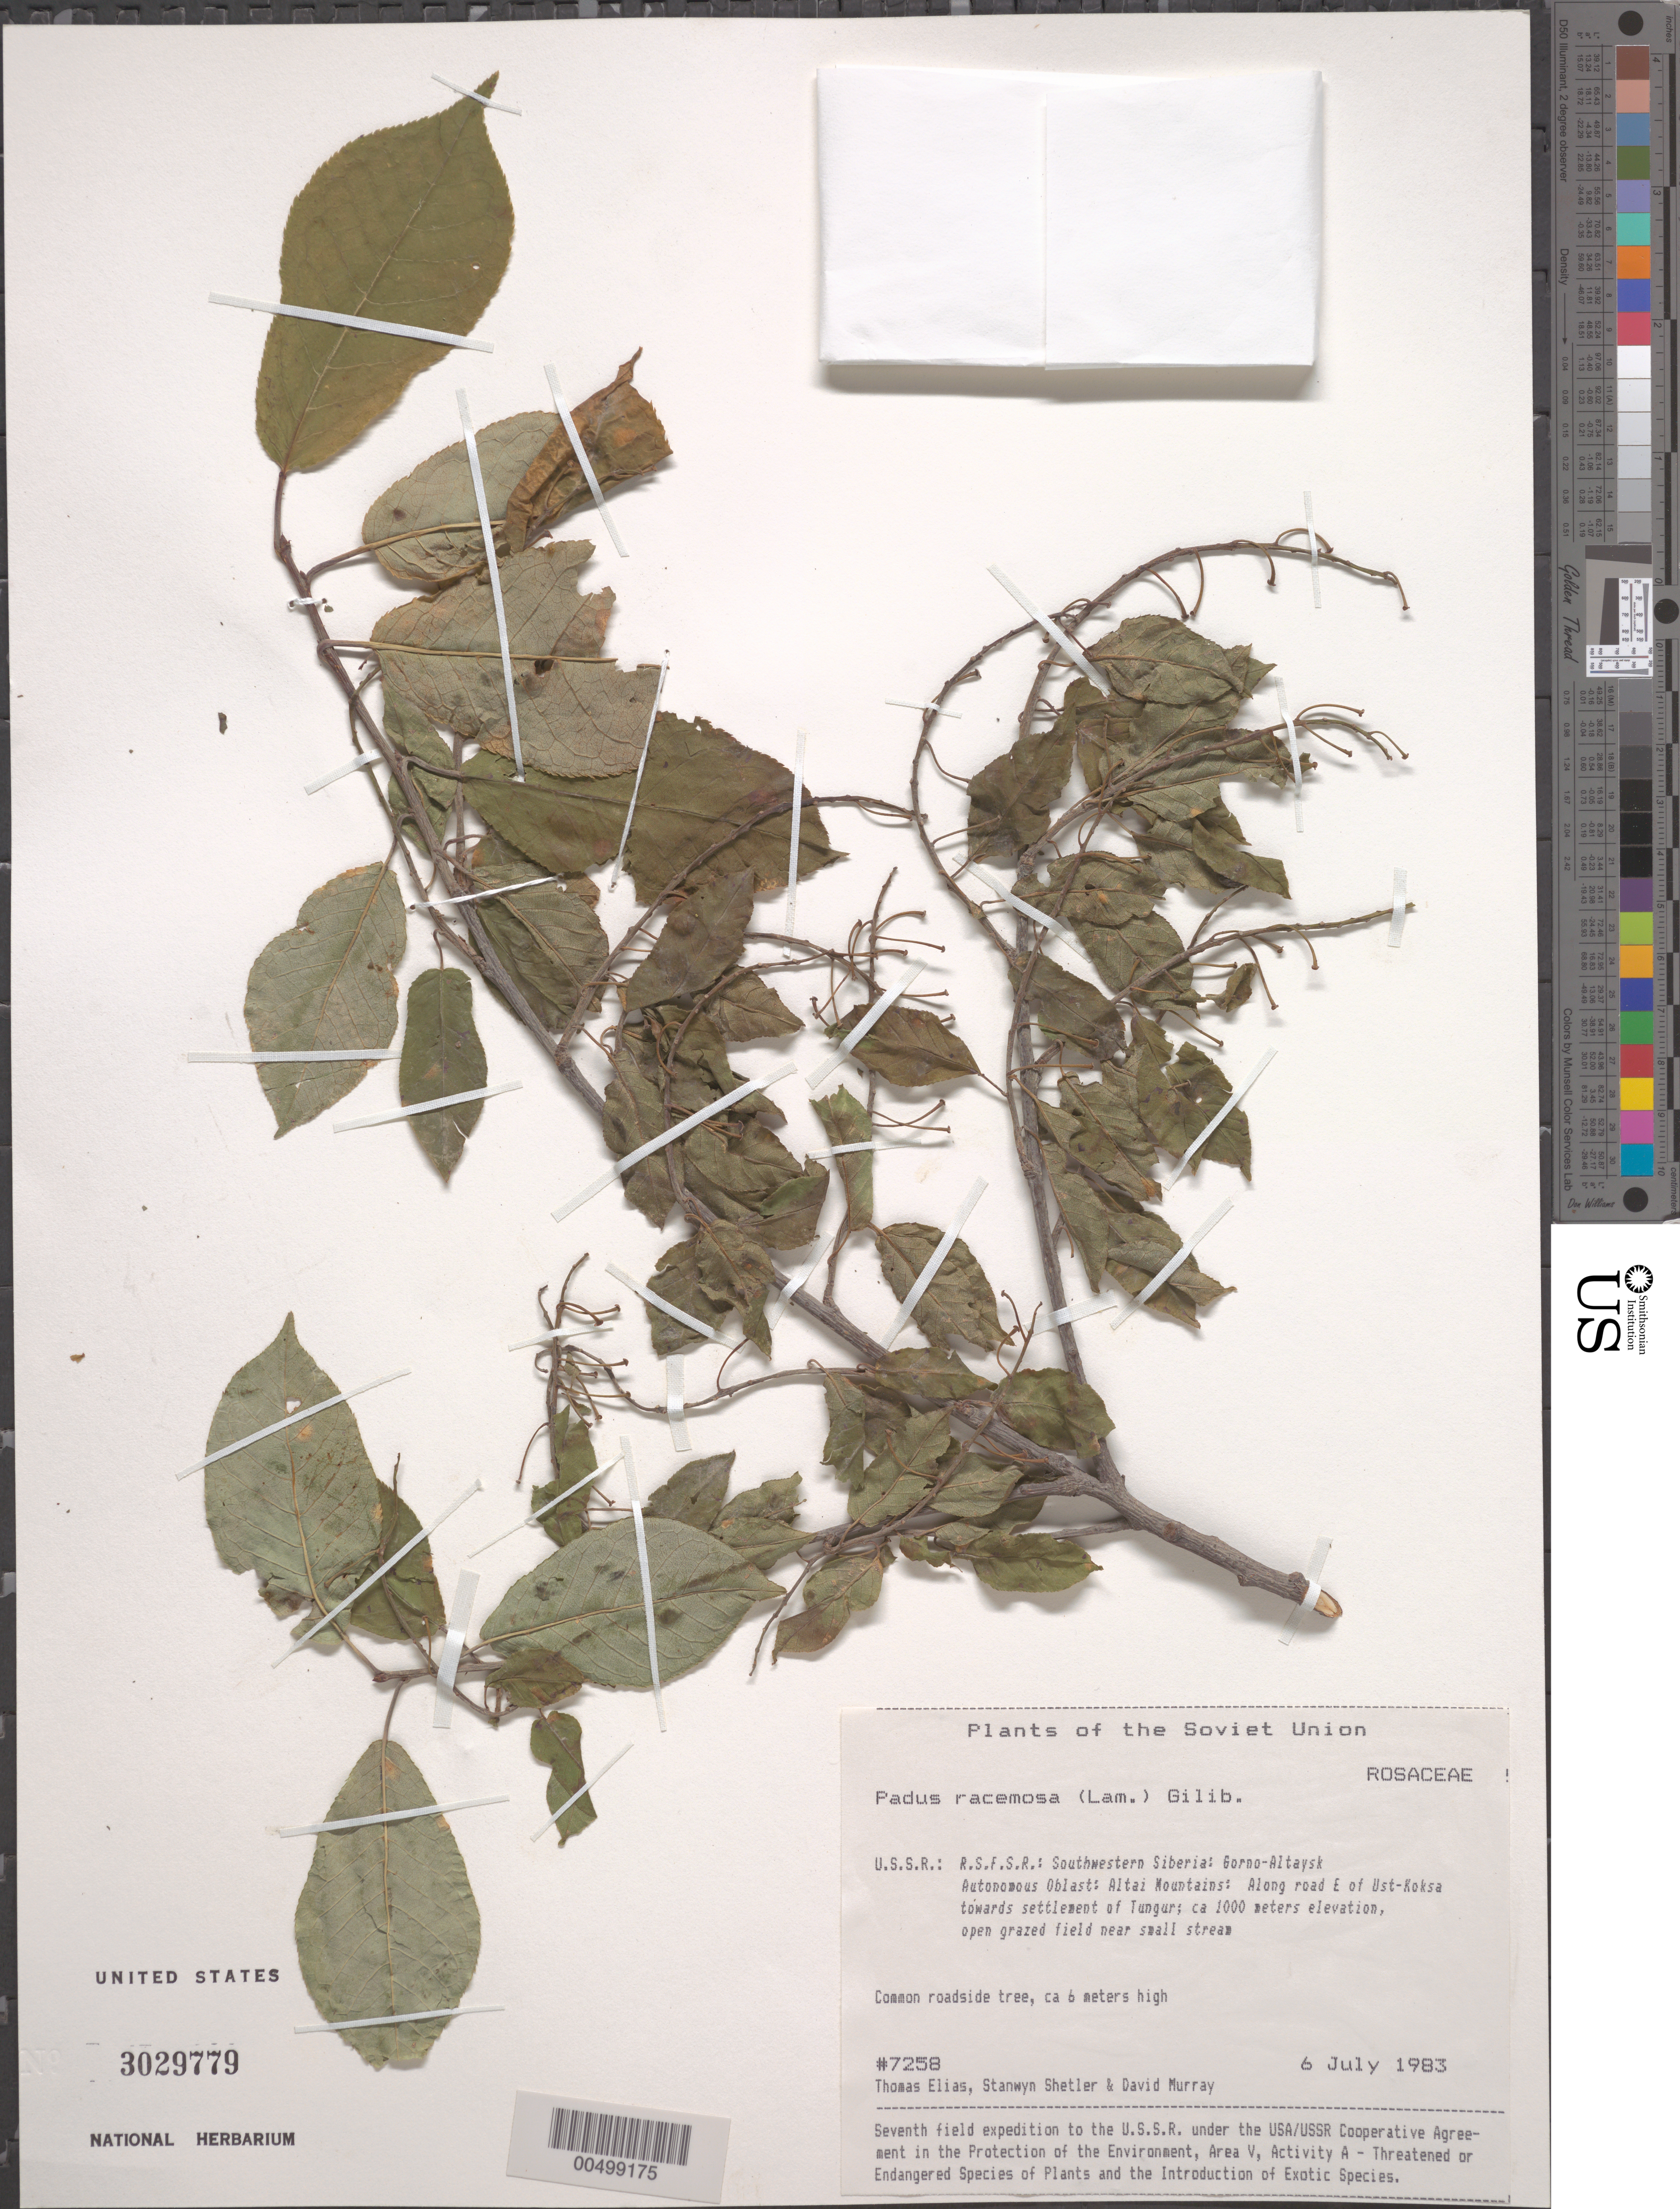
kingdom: Plantae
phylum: Tracheophyta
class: Magnoliopsida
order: Rosales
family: Rosaceae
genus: Padus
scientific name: Padus racemosa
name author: (Lam.) Gilib.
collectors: T. Elias, S. Shetler & D. F. Murray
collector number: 7258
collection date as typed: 06 Jul 1983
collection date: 1983-07-06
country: Russian Federation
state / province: Altai Republic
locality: Altai Mountains, along road E of Ust-Koksa, towards settlement of Tungur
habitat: open grazed field near small stream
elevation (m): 1000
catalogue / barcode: US 3029779